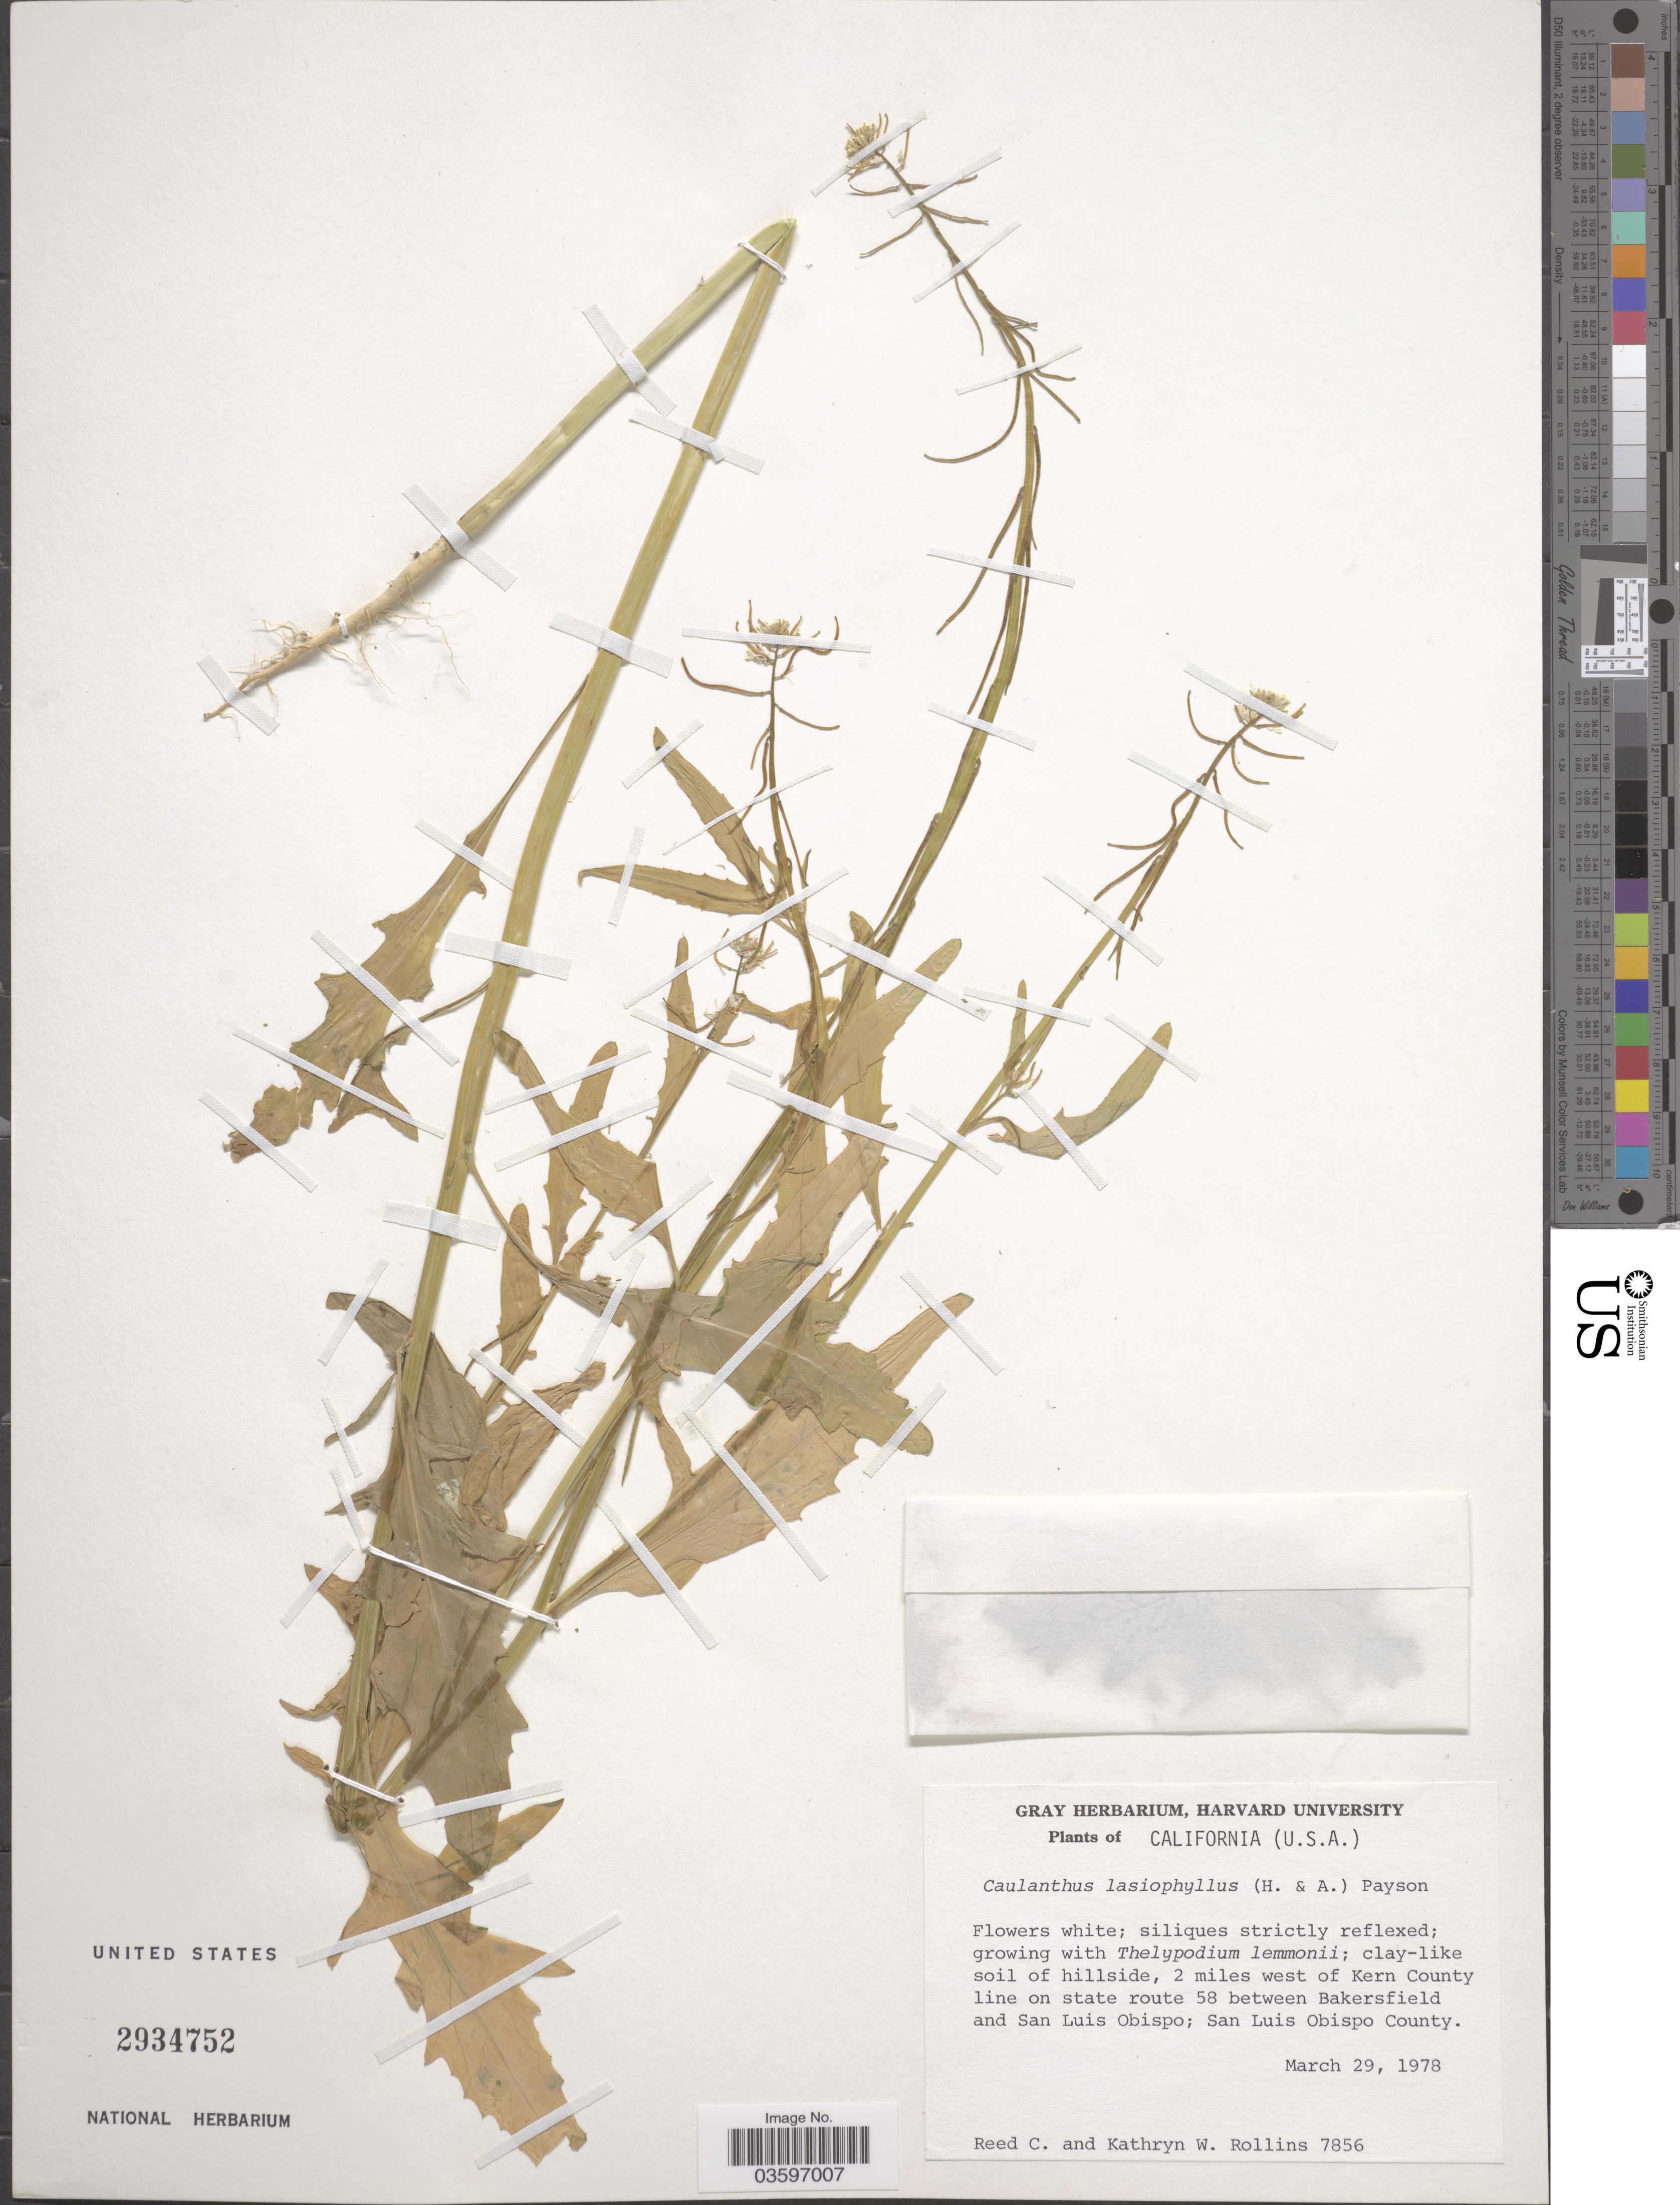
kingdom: Plantae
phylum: Tracheophyta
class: Magnoliopsida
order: Brassicales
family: Brassicaceae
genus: Caulanthus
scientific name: Caulanthus lasiophyllus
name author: (Hook. & Arn.) Payson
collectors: R. C. Rollins & K. W. Rollins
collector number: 7856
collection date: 1978-03-29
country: United States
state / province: California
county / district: Kern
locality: Clay-like soil of hillside, 2 miles west of Kern County line on state route 58 between Bakersfield and San Luis Obispo; San Luis Obispo County.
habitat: clay like soil of hillside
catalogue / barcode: US 2934752